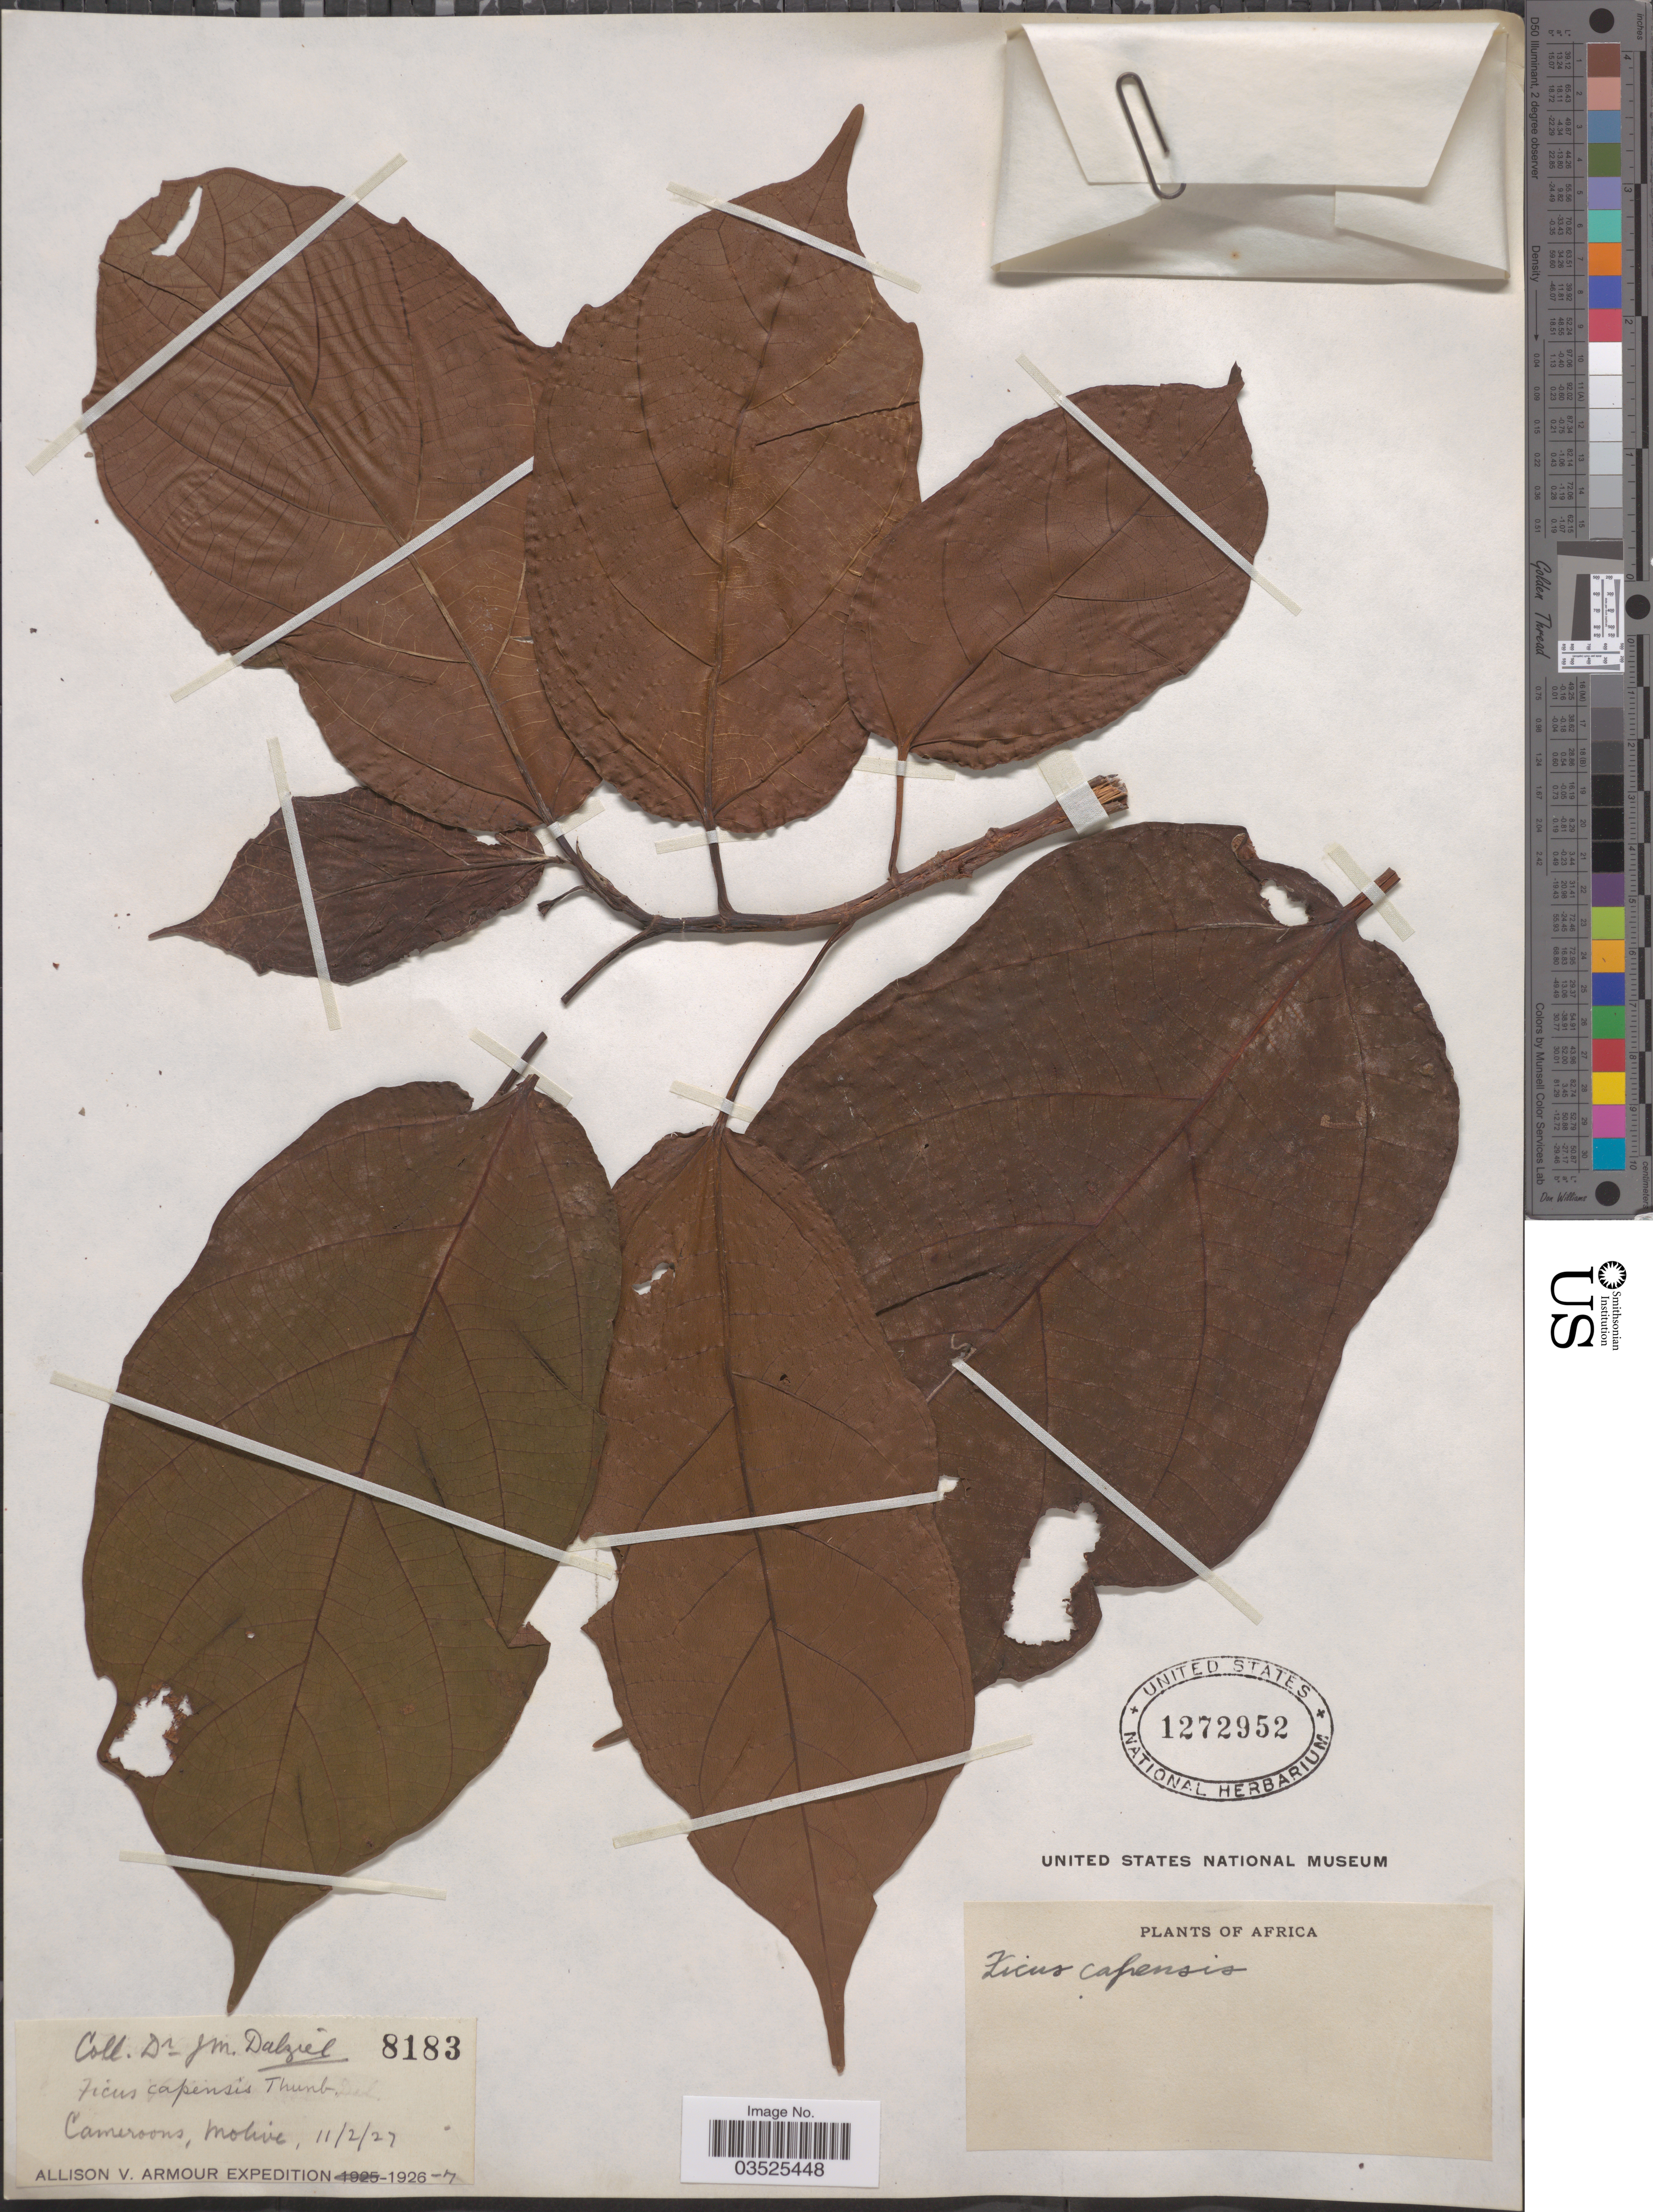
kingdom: Plantae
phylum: Tracheophyta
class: Magnoliopsida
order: Rosales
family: Moraceae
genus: Ficus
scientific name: Ficus sur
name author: Forssk.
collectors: J. Dalziel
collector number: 8183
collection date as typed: Transcribed d/m/y: 11/2/27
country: Cameroon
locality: Cameroons, Molive.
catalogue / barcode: US 1272952